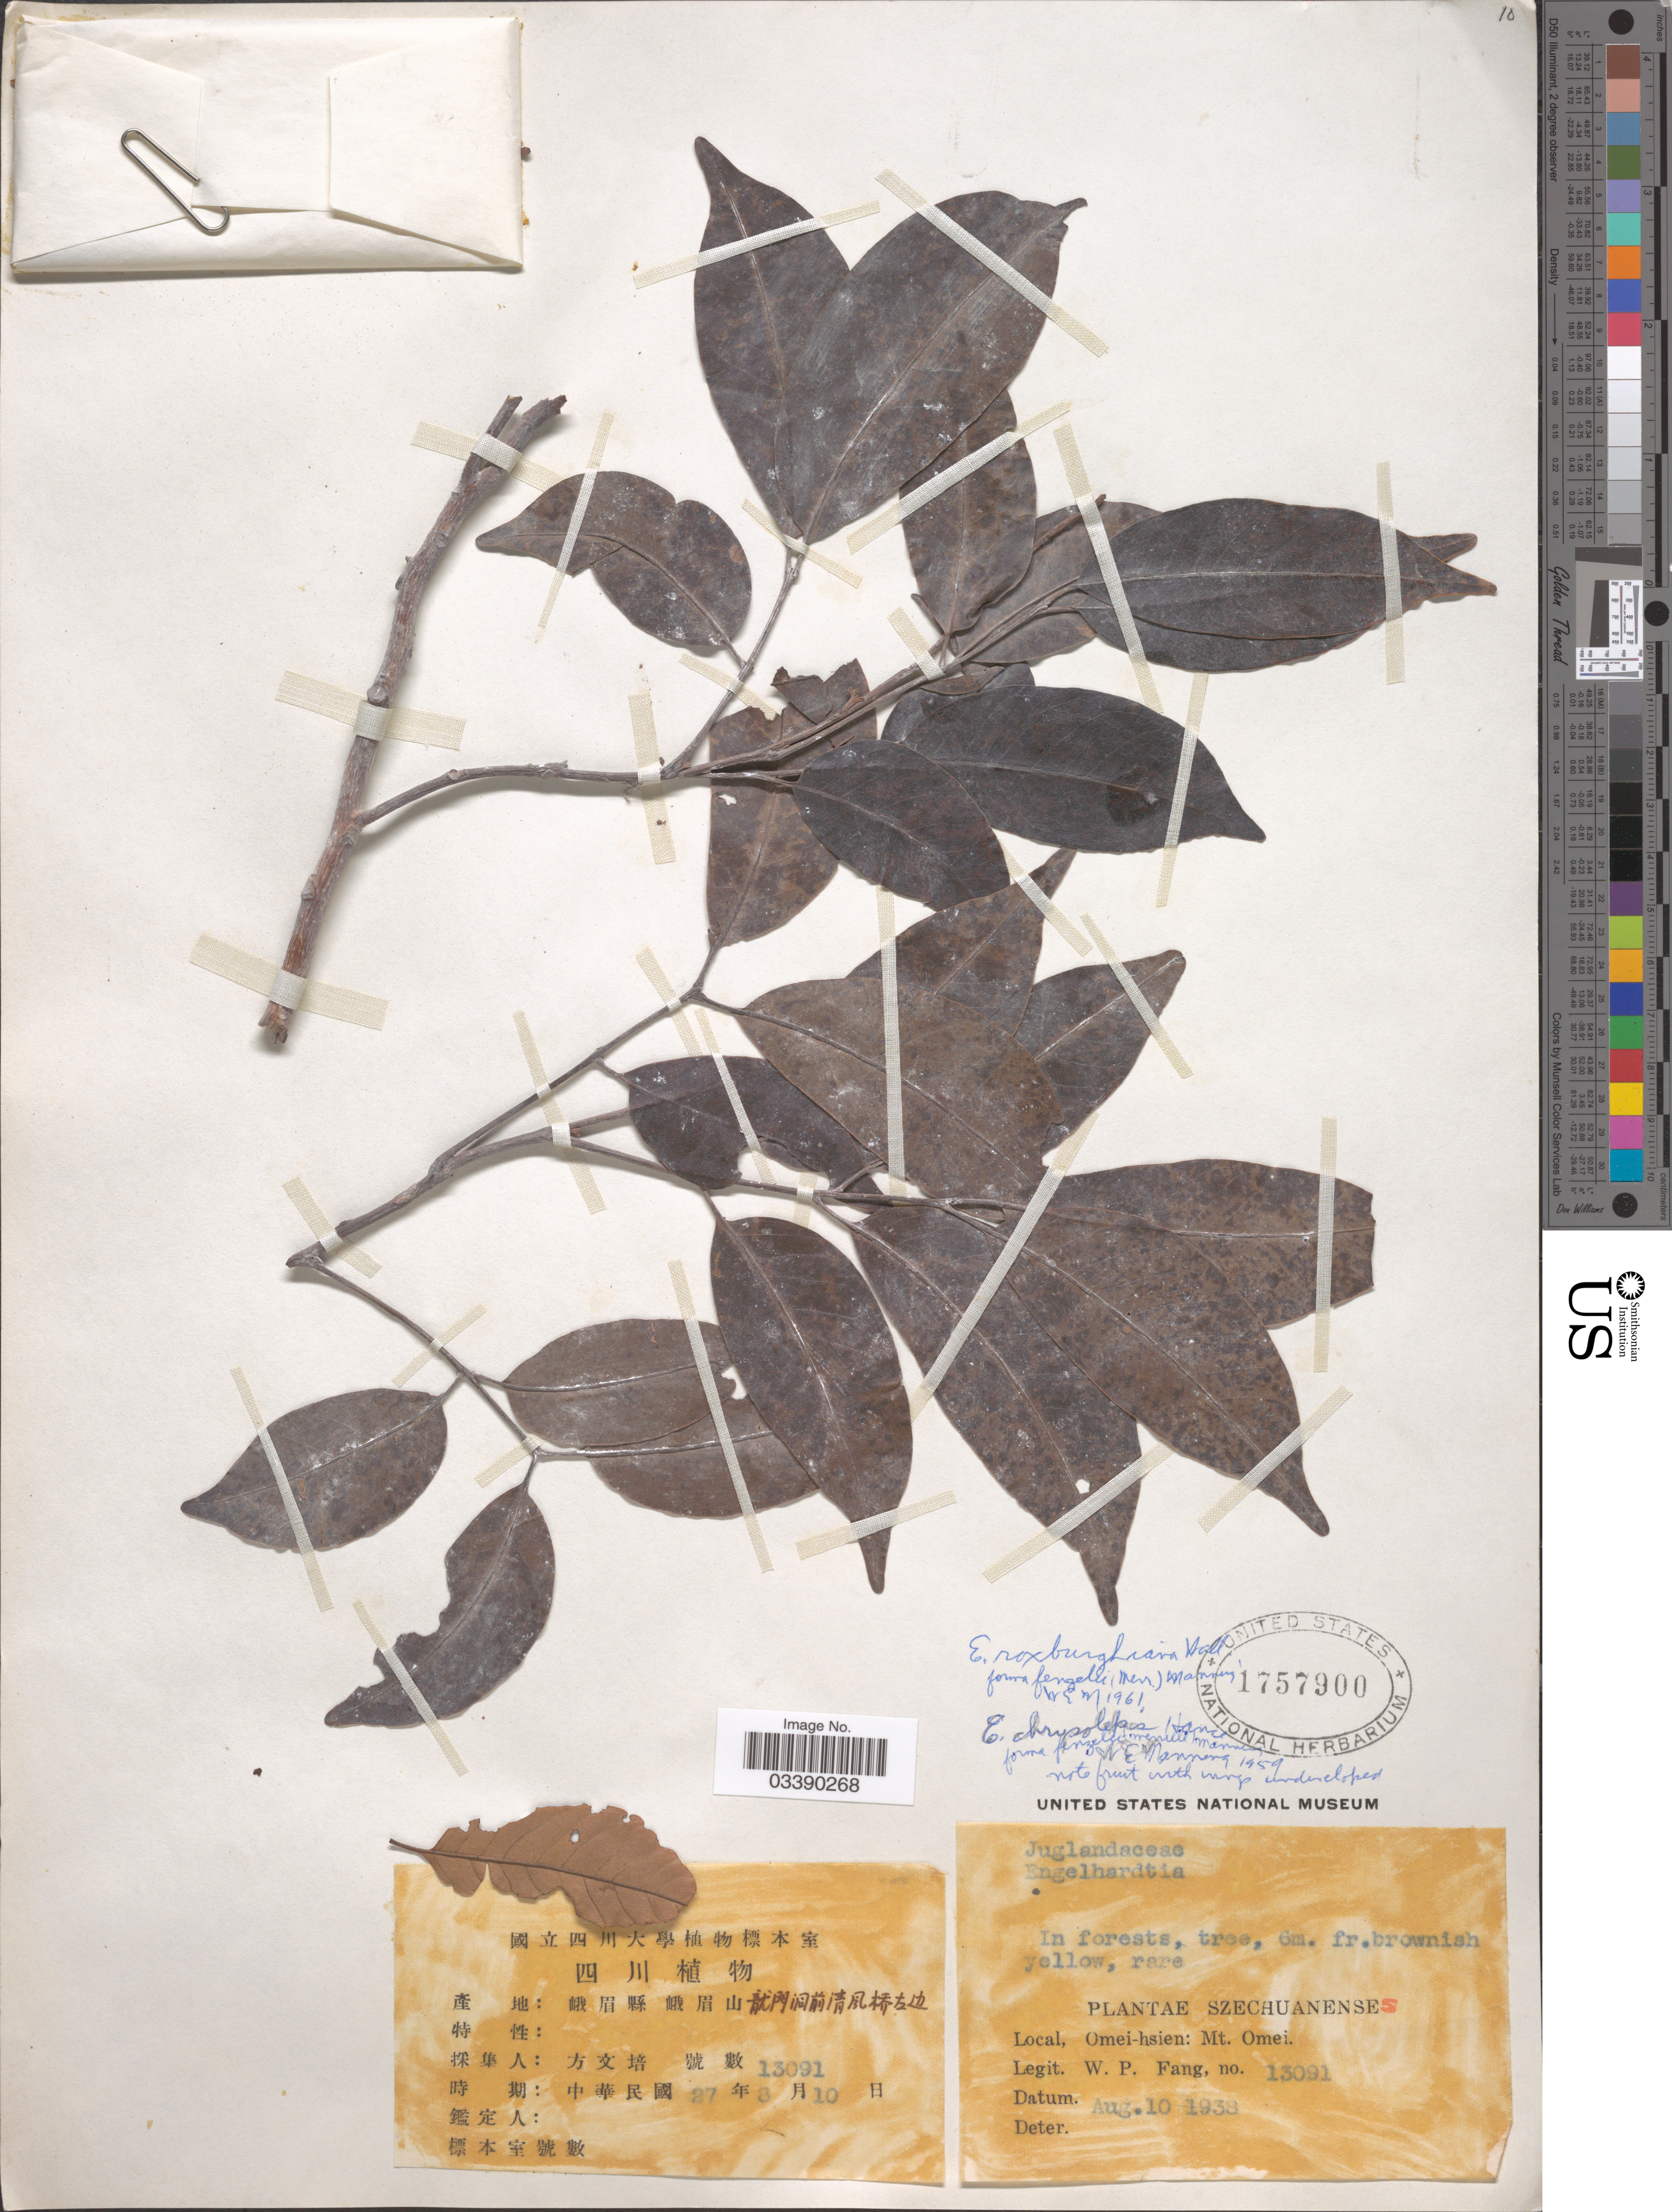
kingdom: Plantae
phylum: Tracheophyta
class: Magnoliopsida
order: Fagales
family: Juglandaceae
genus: Engelhardia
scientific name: Engelhardia roxburghiana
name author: Lindl.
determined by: Strong, M. T., (US), Smithsonian Institution - National Museum of Natural History (UNITED STATES)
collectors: W. P. Fang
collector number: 13091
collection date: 1938-08-10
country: China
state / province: Sichuan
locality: Szechuanenses. Omei-hsien: Mt. Omei.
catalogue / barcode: US 1757900